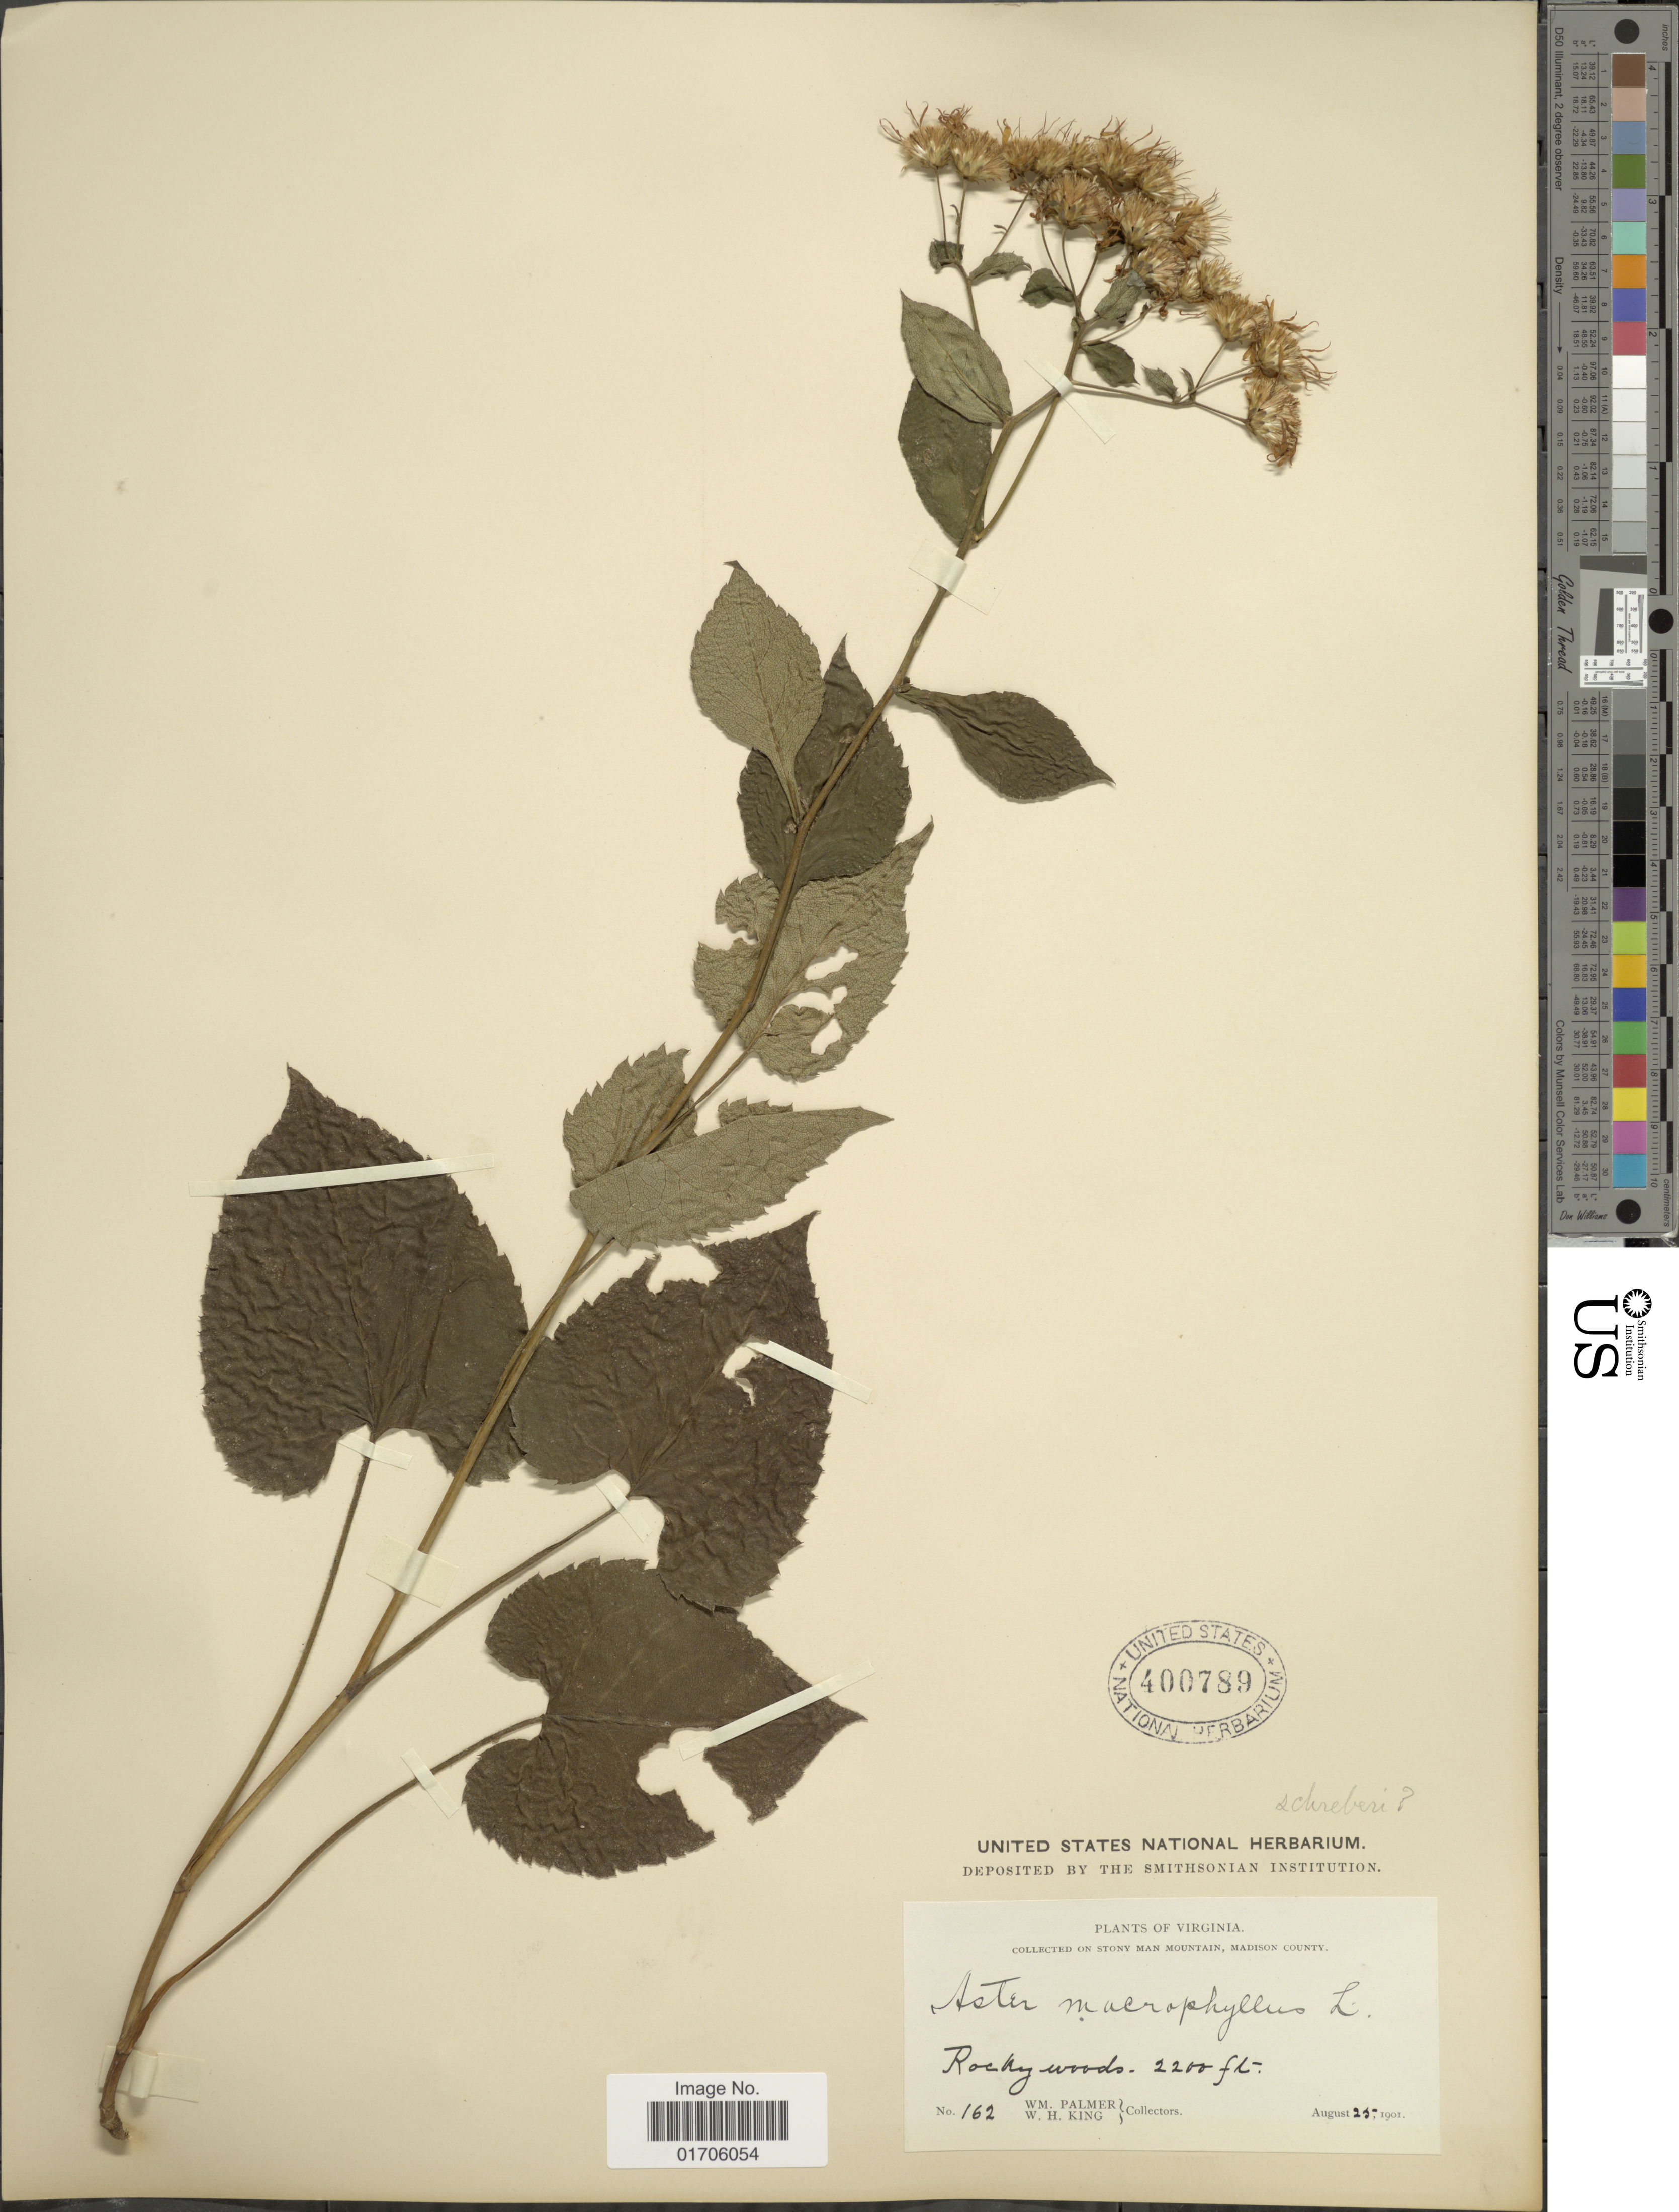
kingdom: Plantae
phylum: Tracheophyta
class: Magnoliopsida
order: Asterales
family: Asteraceae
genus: Aster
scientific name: Aster curvescens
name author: E.S. Burgess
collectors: W. Palmer & W. H. King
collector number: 162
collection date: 1901-08-25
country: United States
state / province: Virginia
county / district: Madison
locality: Virginia. On Stony Man Mountain, Madison County. Rocky woods.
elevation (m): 671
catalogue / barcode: US 400789